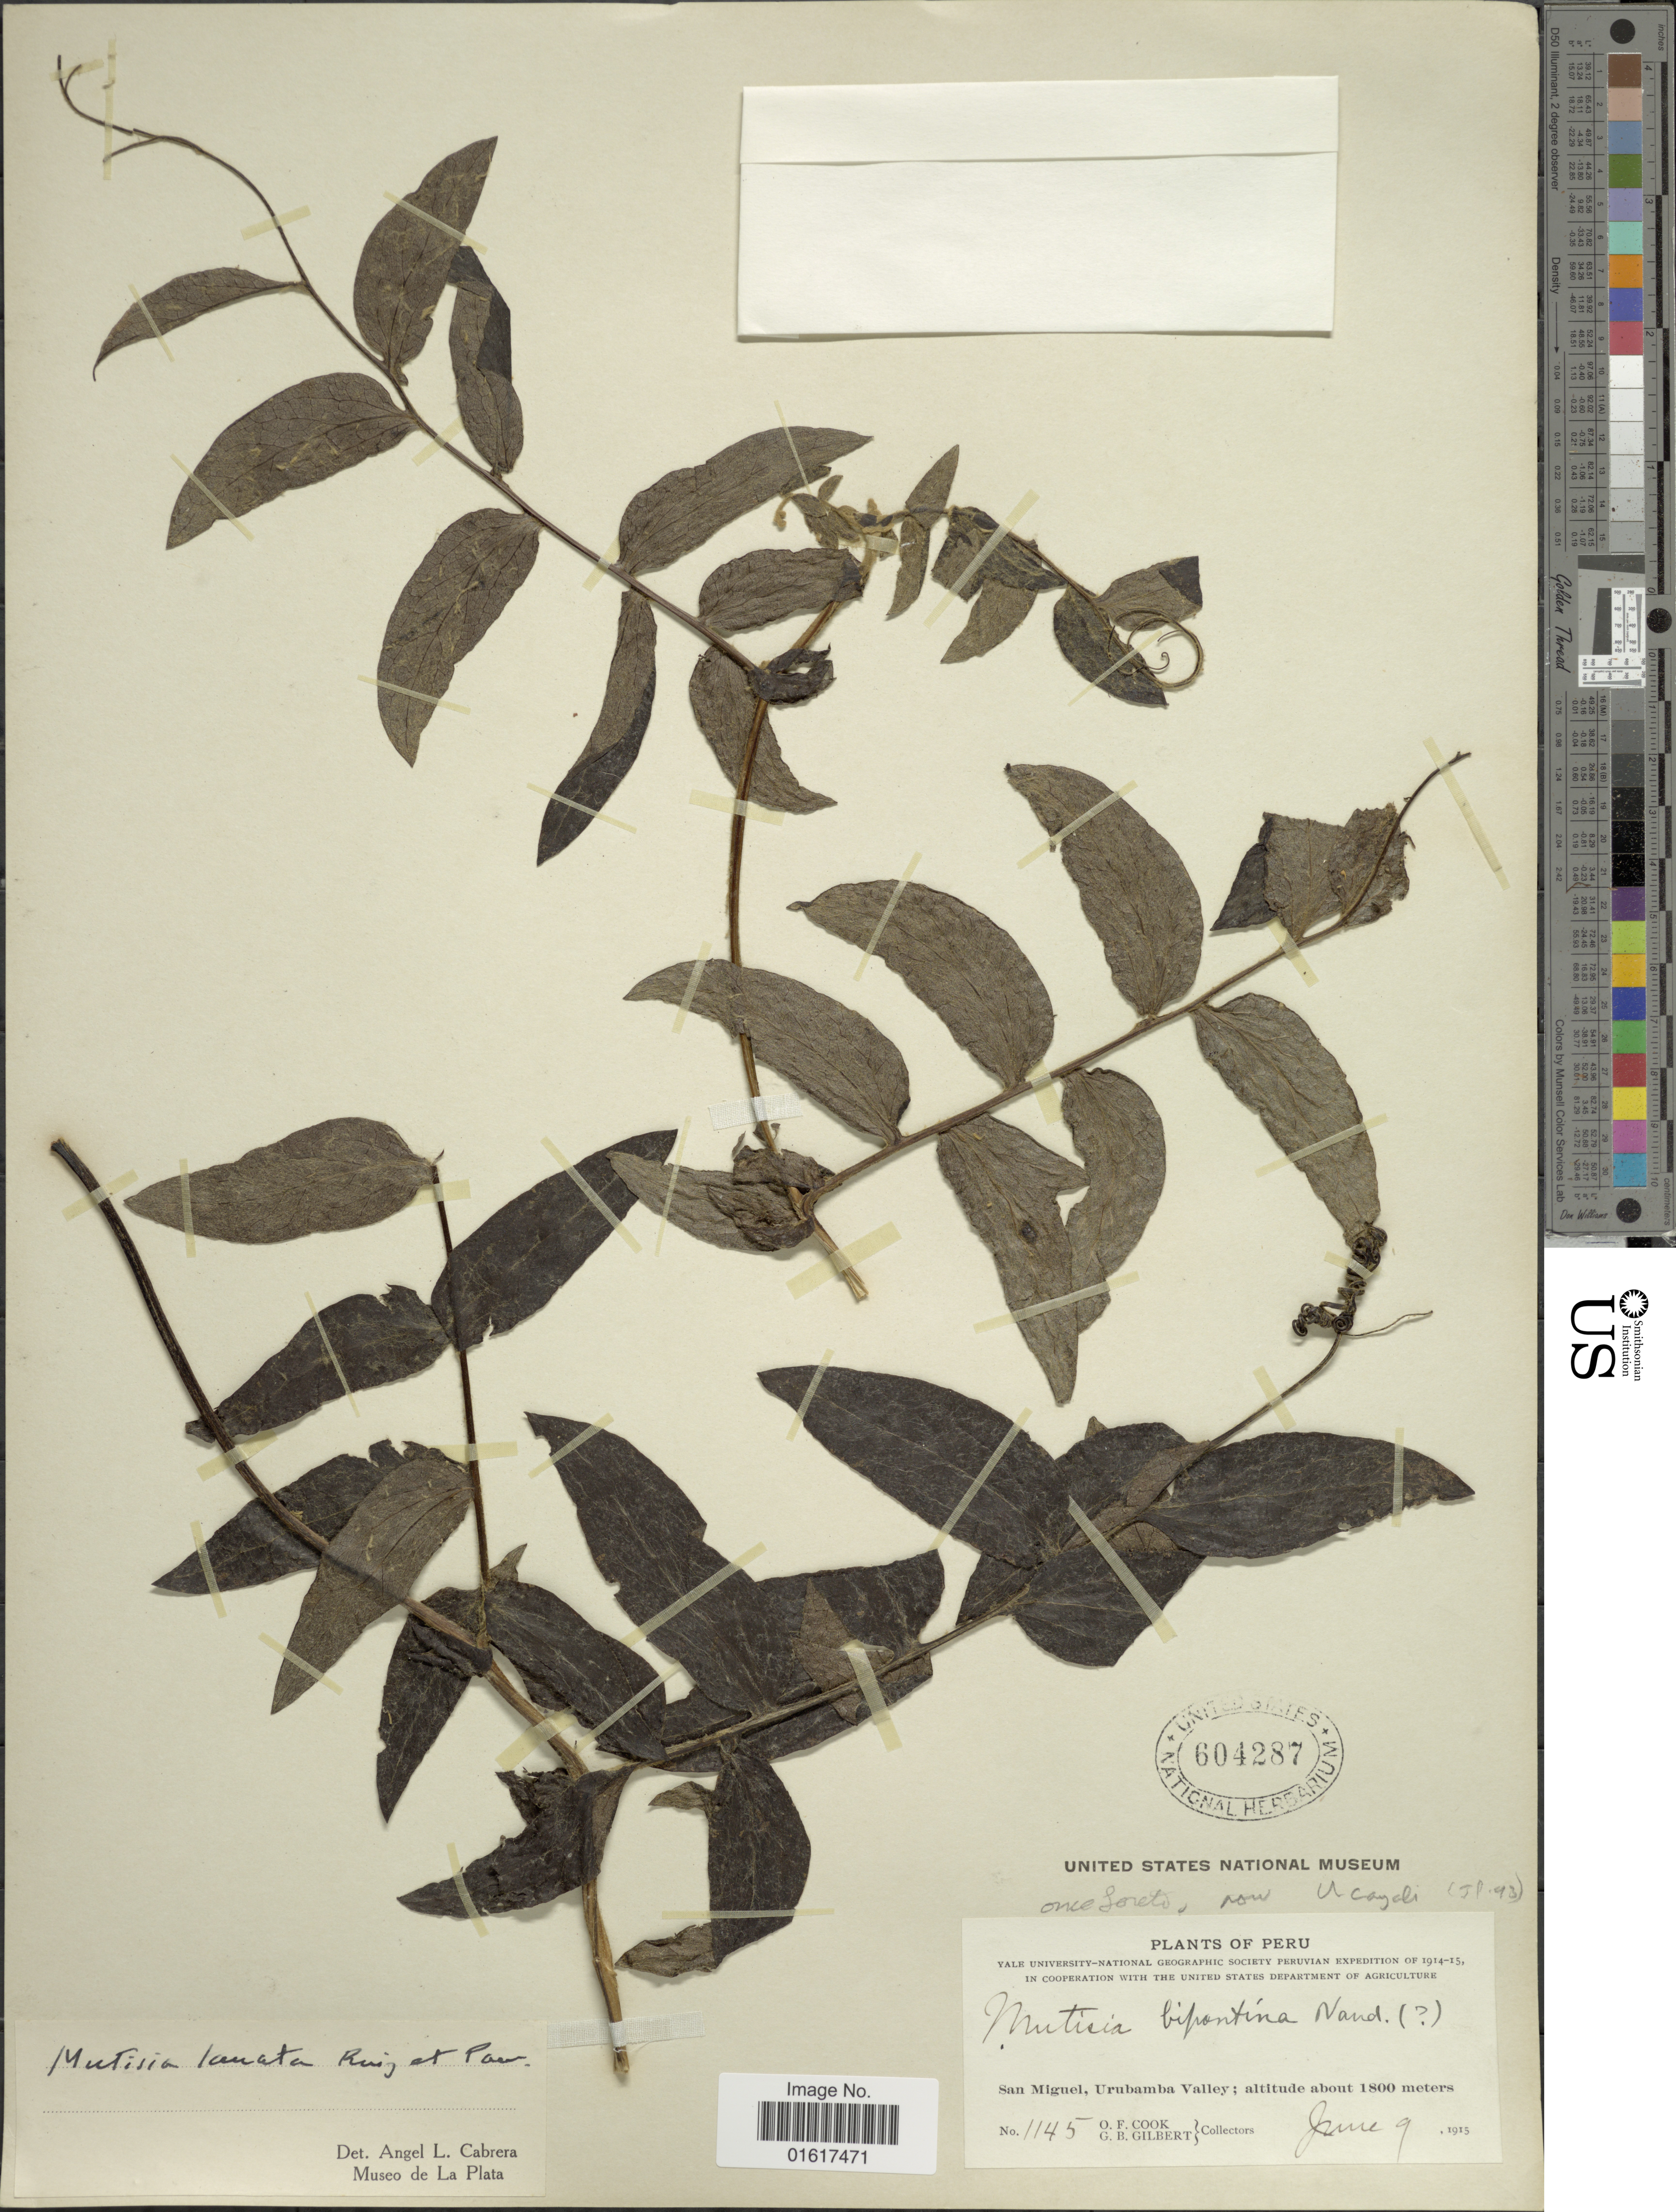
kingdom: Plantae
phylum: Tracheophyta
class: Magnoliopsida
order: Asterales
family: Asteraceae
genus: Mutisia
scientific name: Mutisia lanata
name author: Ruiz & Pav.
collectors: O. F. Cook & G. B. Gilbert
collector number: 1145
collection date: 1915-06-09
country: Peru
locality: San Miguel, Urubamba Valley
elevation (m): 1800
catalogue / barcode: US 604287